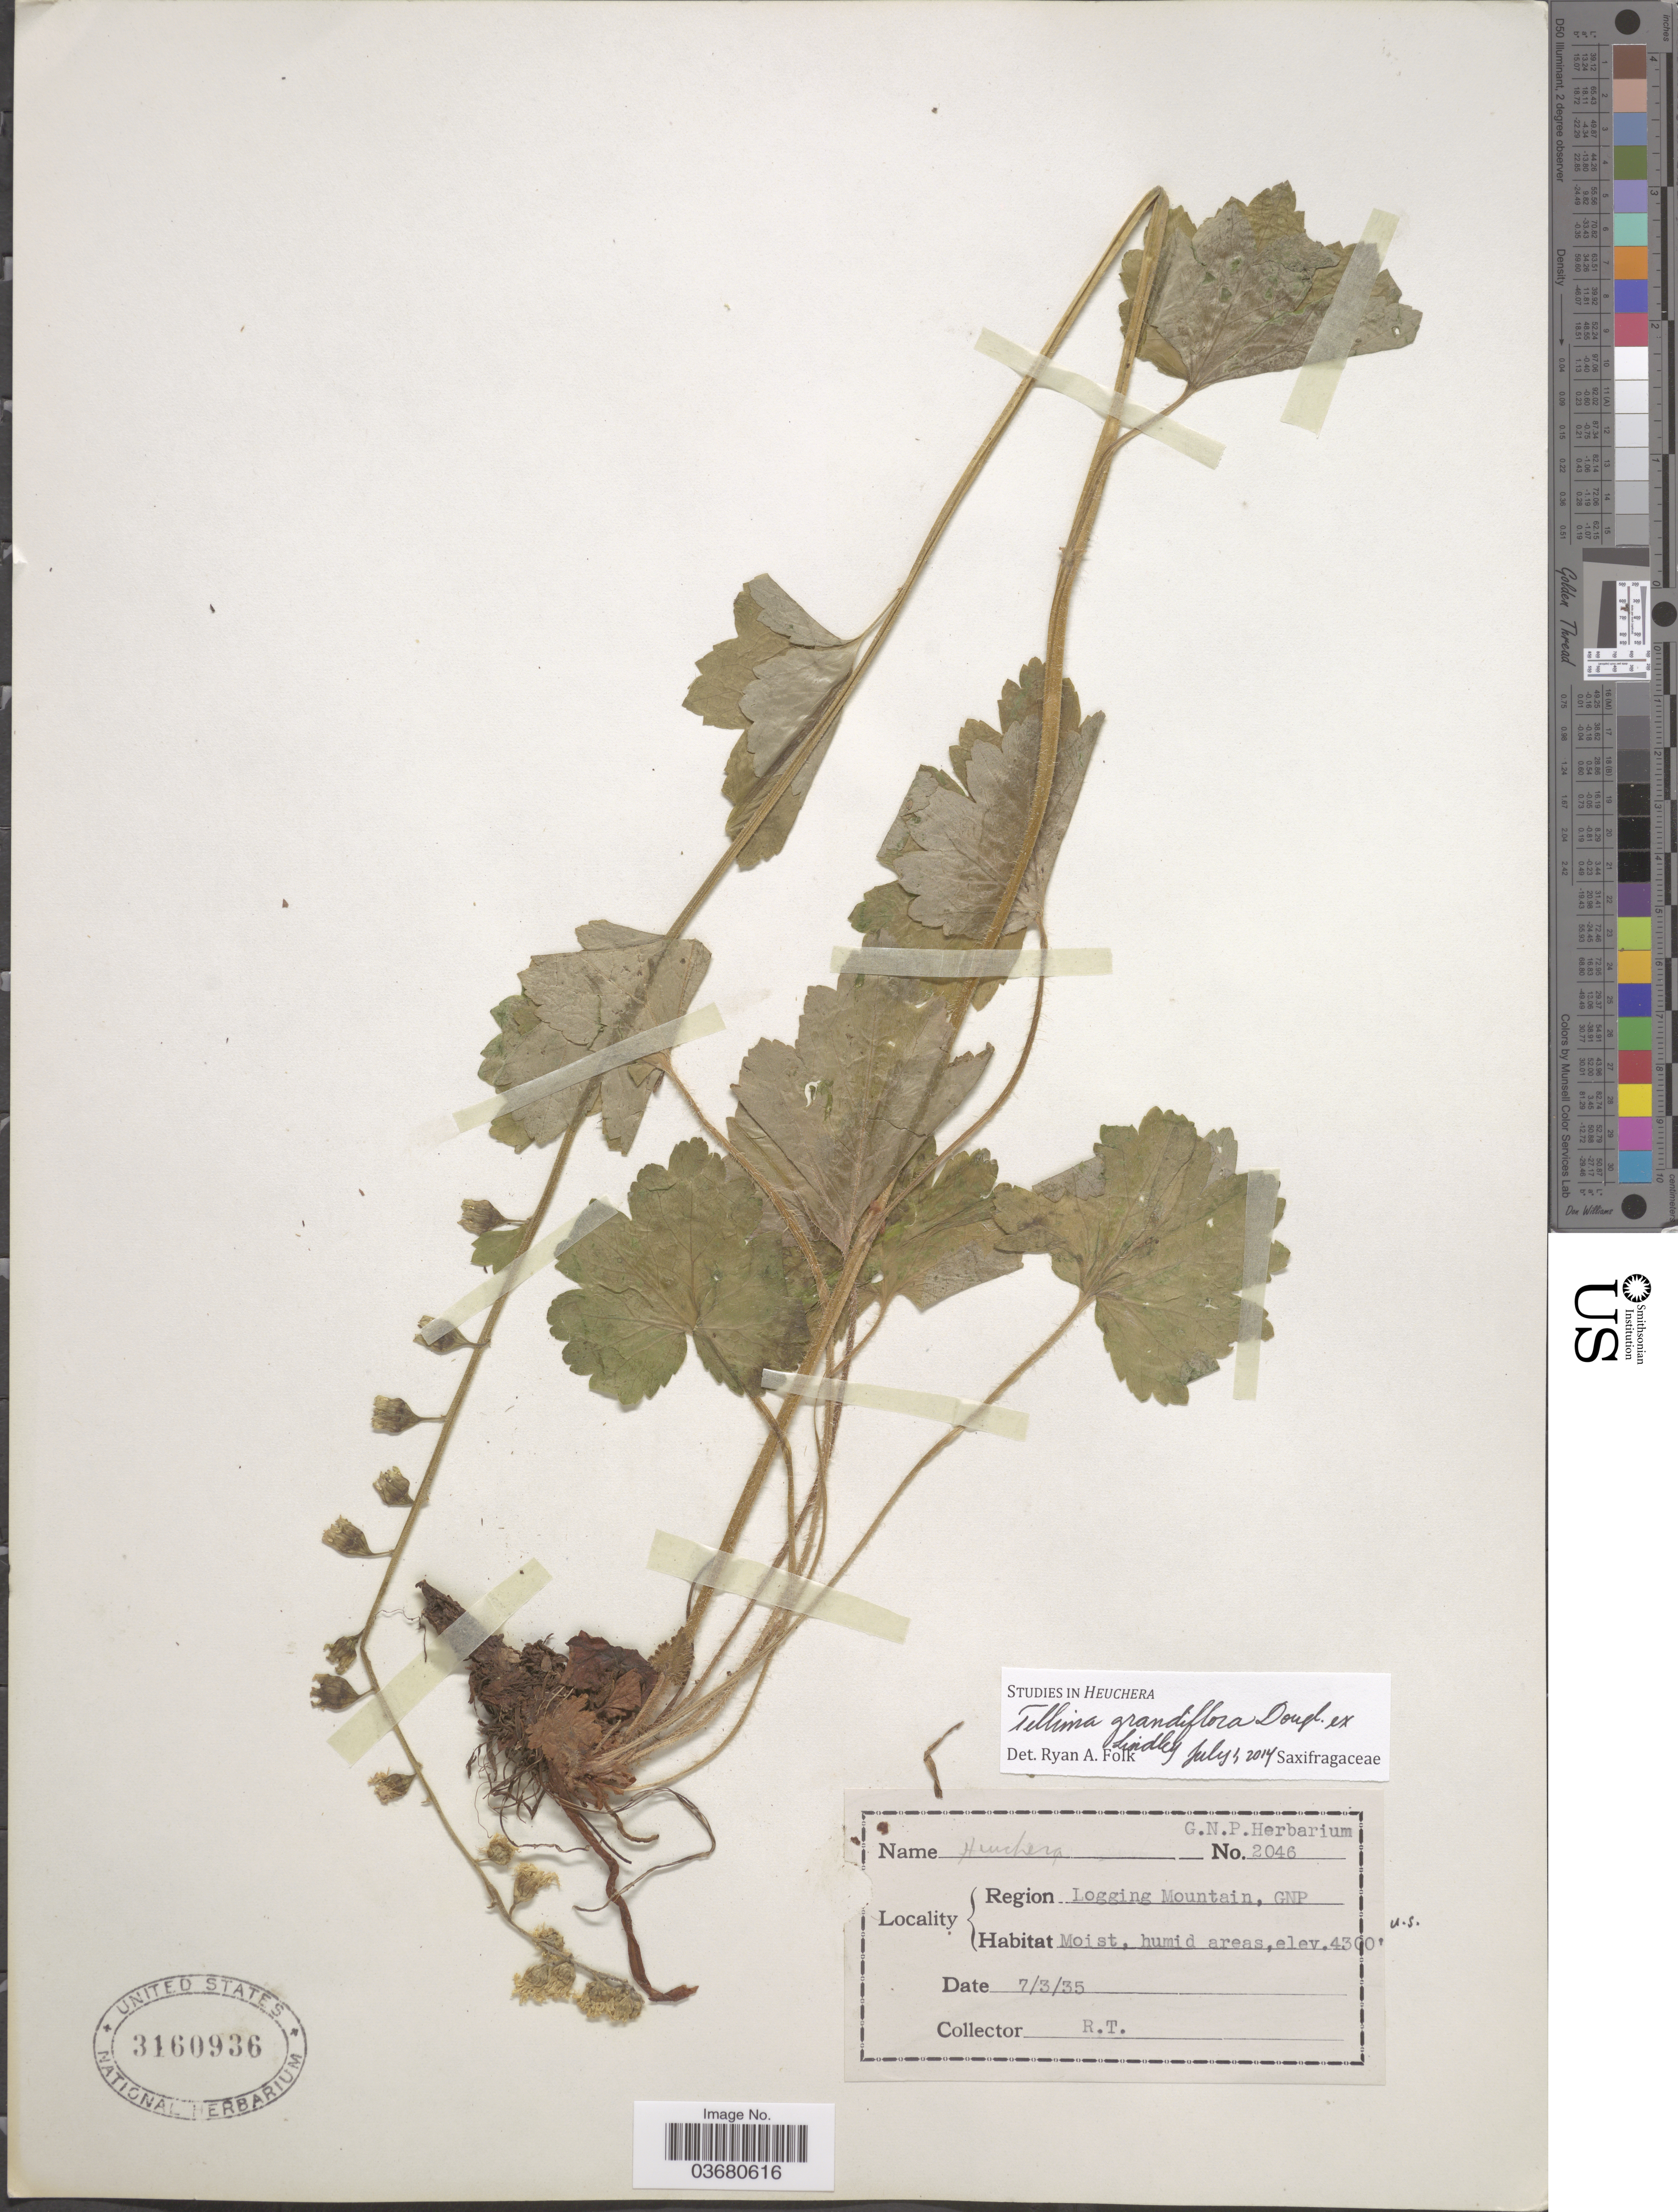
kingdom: Plantae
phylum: Tracheophyta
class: Magnoliopsida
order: Saxifragales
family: Saxifragaceae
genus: Tellima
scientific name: Tellima grandiflora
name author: (Pursh) Douglas ex Lindl.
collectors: R. T.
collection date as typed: Transcribed d/m/y: 7/3/35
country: United States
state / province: Montana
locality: Logging Mountain, GNP.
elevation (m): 1311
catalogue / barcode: US 3160936